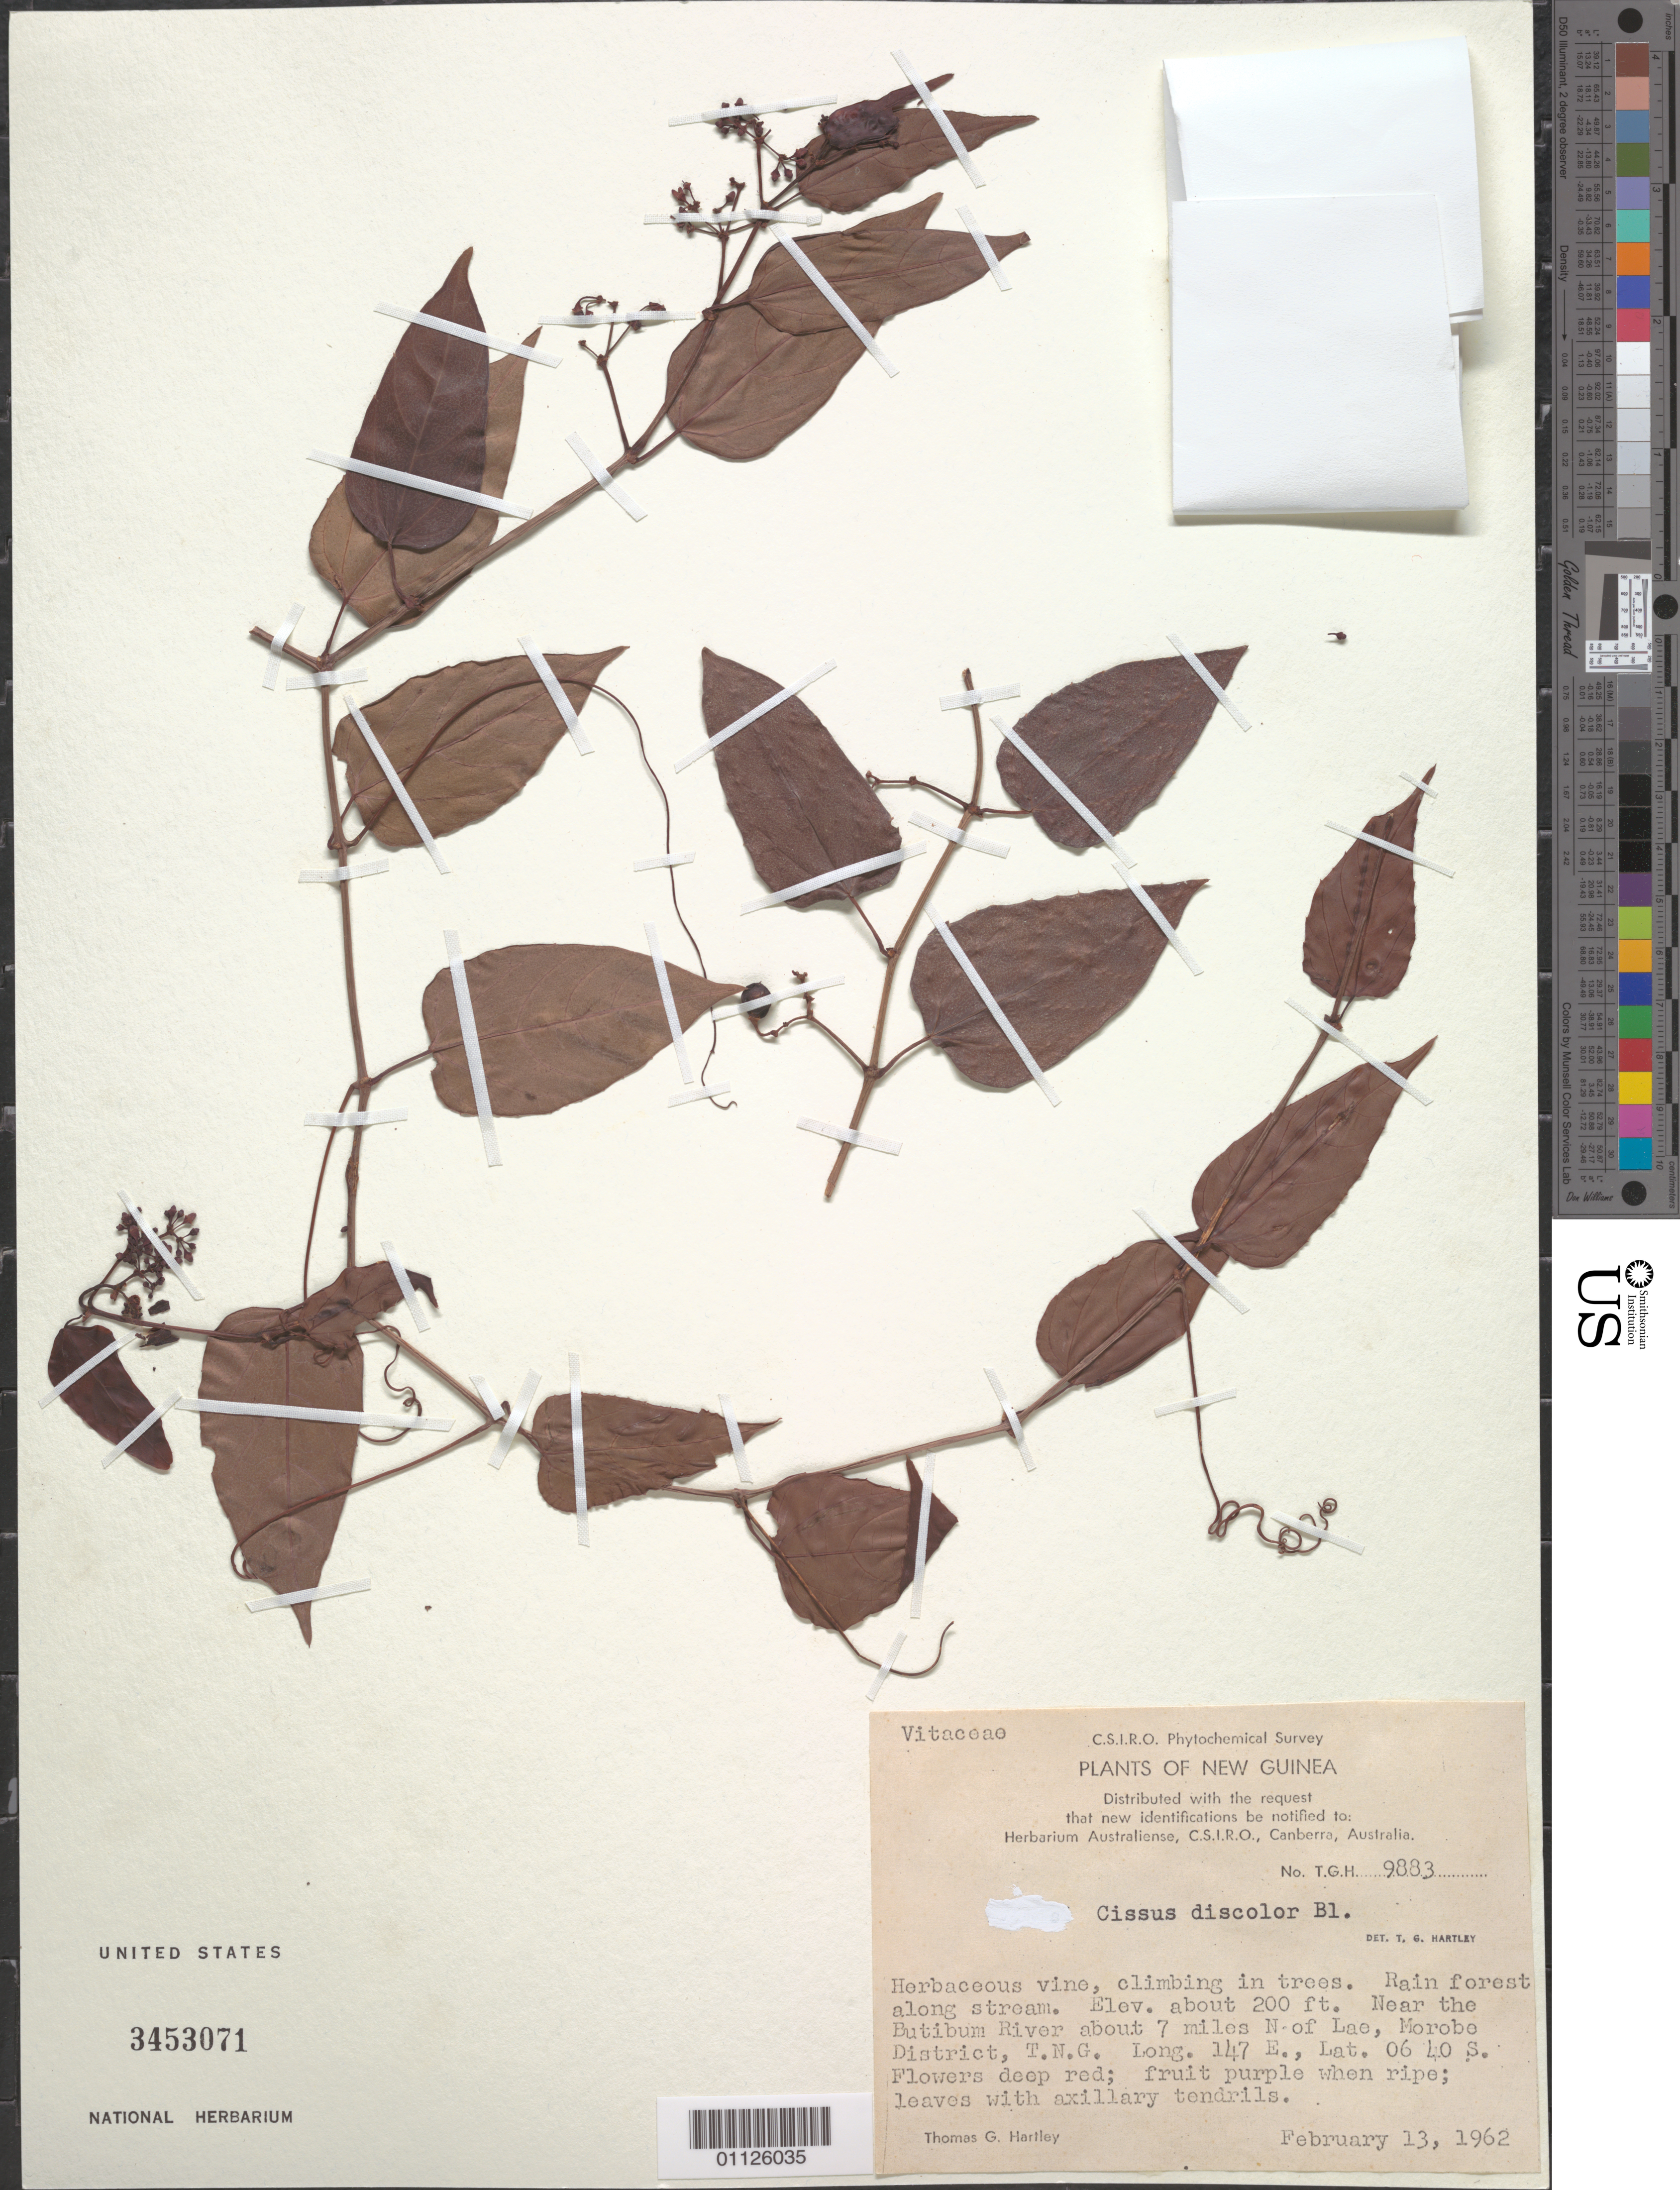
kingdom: Plantae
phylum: Tracheophyta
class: Magnoliopsida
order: Vitales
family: Vitaceae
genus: Cissus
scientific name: Cissus discolor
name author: Blume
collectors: R. M. Harley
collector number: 9883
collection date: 1962-02-13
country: Papua New Guinea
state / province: Morobe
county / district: Morobe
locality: Near the Butibum River about 7 mi N of Lae.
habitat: Rain forest along stream. Herbaceous vine, climbing in trees.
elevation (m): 61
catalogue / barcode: US 3453071